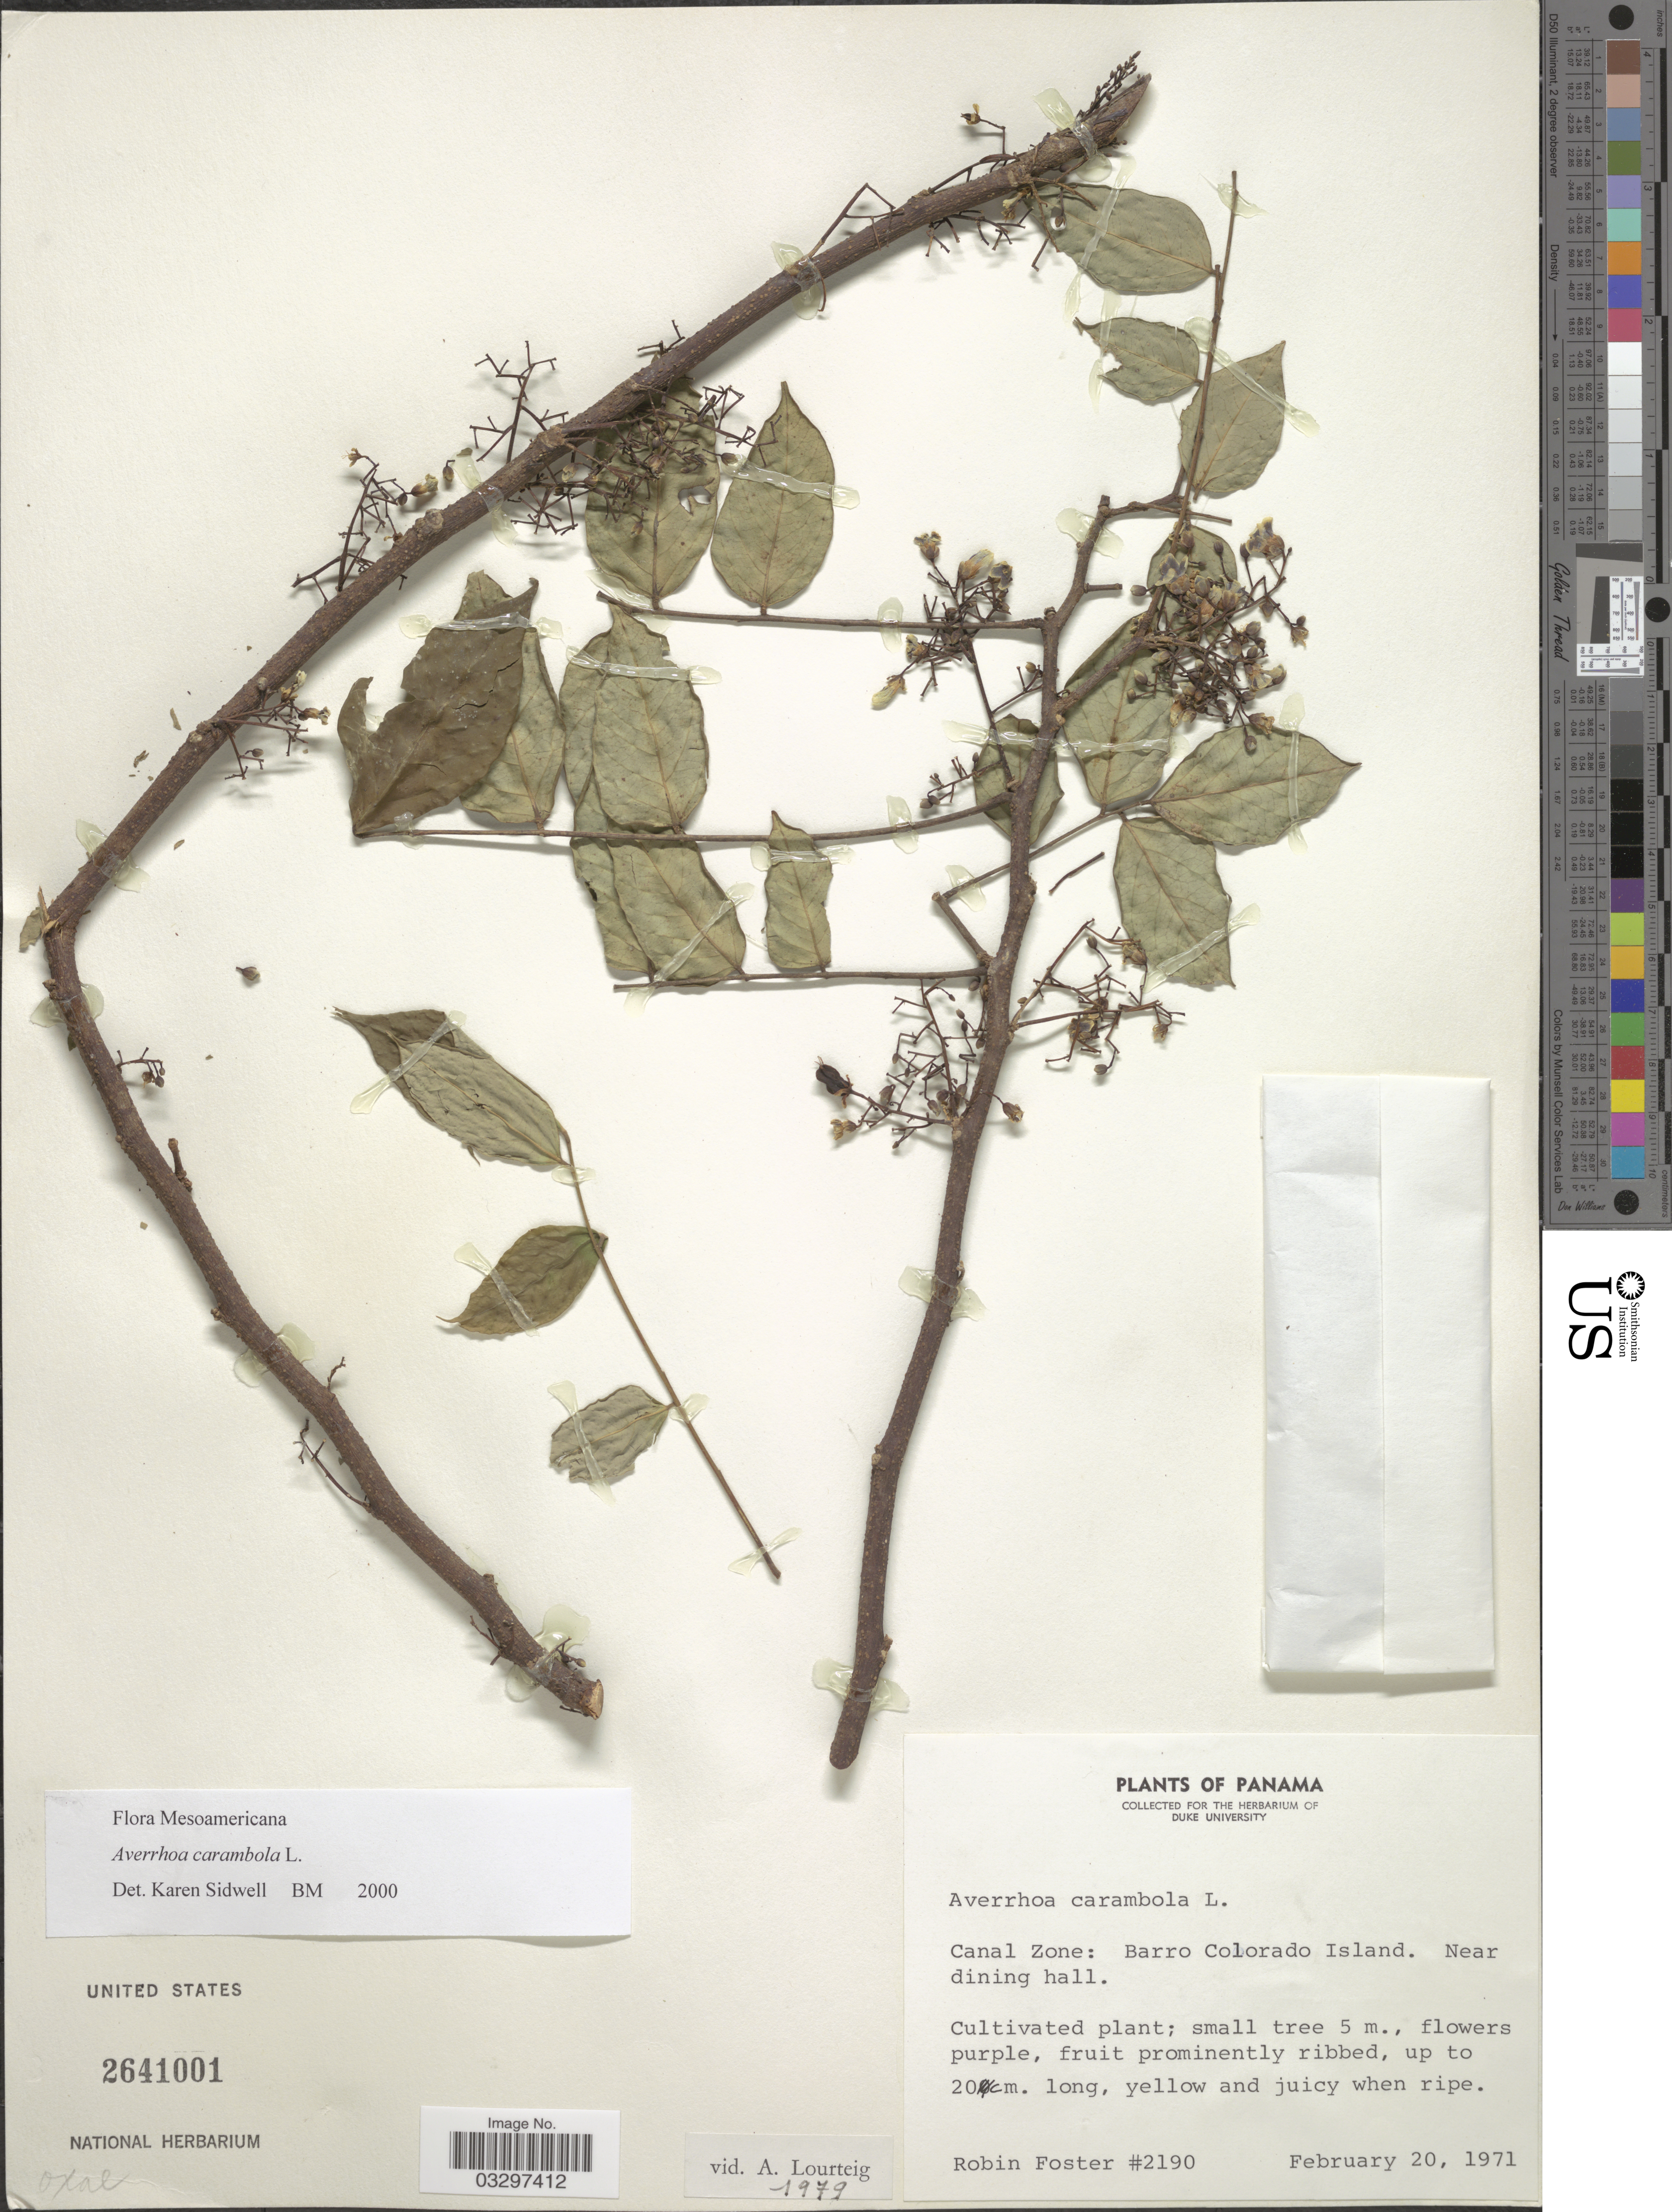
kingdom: Plantae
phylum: Tracheophyta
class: Magnoliopsida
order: Oxalidales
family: Oxalidaceae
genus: Averrhoa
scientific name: Averrhoa carambola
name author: L.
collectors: R. B. Foster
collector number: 2190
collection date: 1971-02-20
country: Panama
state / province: Panamá Oeste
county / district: Canal Zone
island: Barro Colorado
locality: Canal Zone: Barro Colorado Island. Near dining hall.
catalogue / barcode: US 2641001